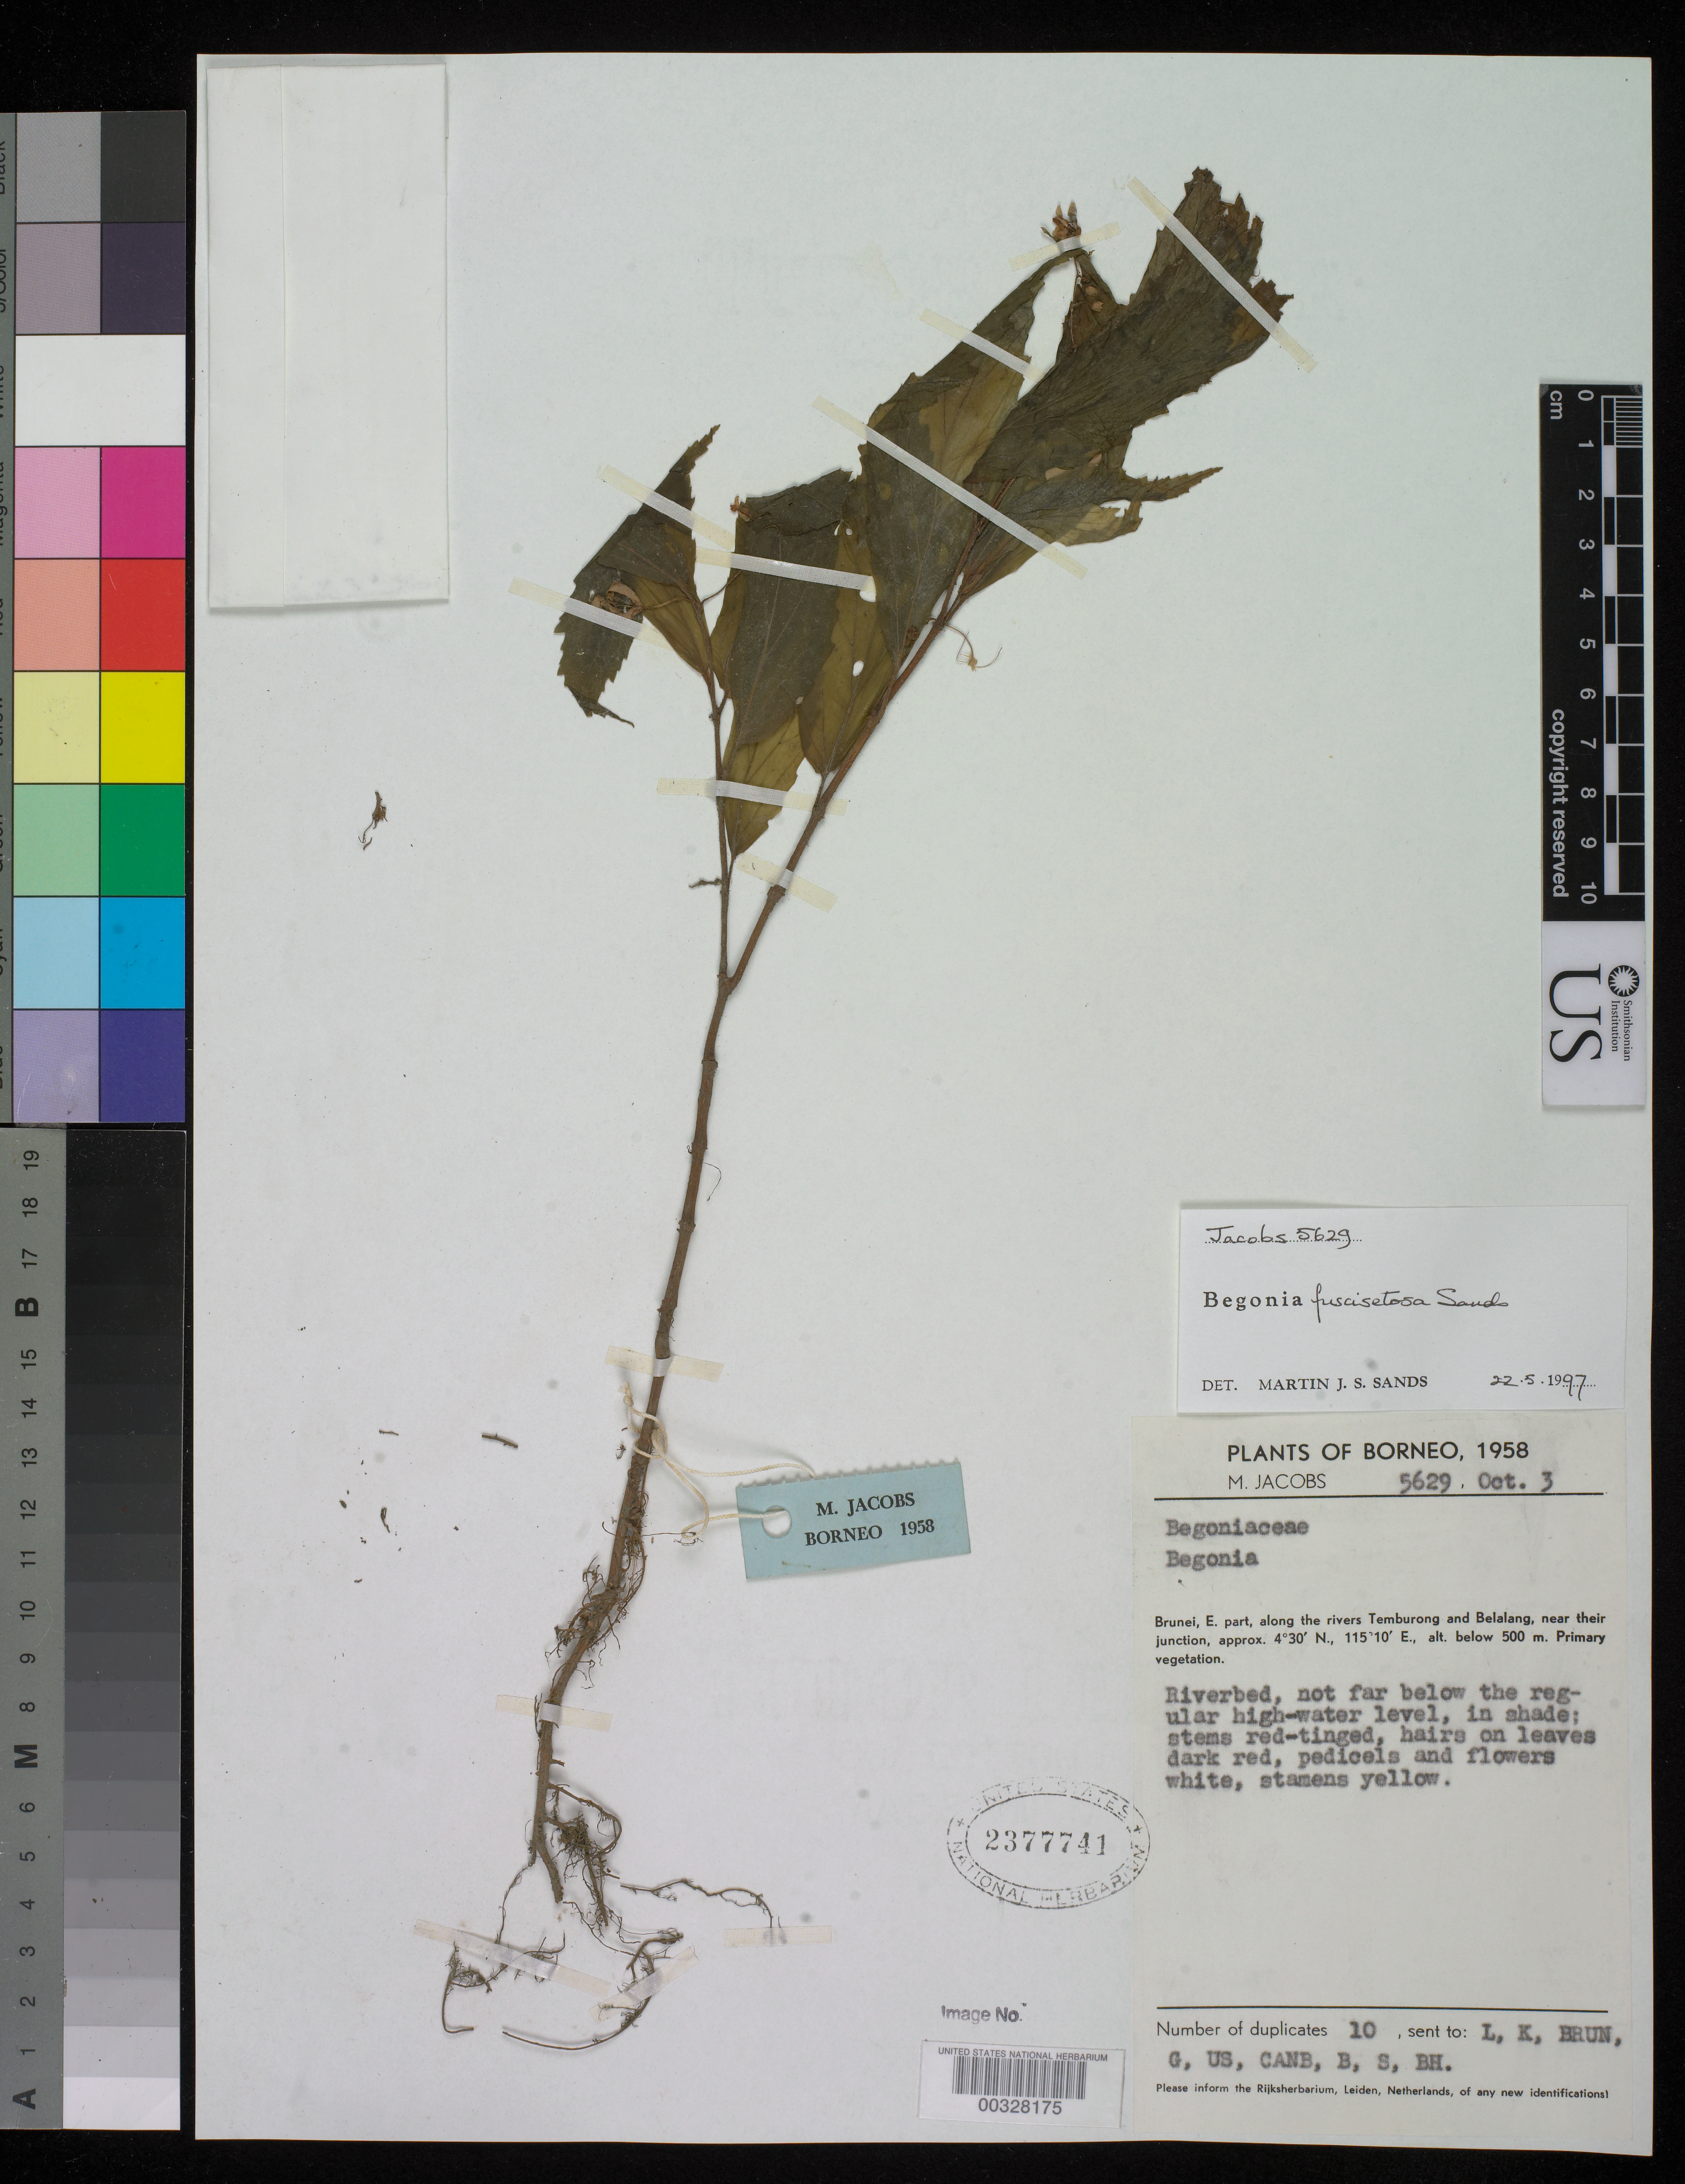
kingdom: Plantae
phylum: Tracheophyta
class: Magnoliopsida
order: Cucurbitales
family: Begoniaceae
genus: Begonia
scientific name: Begonia fuscisetosa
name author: Sands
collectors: M. R. Jacobs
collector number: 5629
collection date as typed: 03 Oct 1958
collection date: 1958-10-03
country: Brunei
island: Borneo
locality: E. part, along the rivers Temburong & Belalang, near their junction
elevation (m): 500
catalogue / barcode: US 2377741